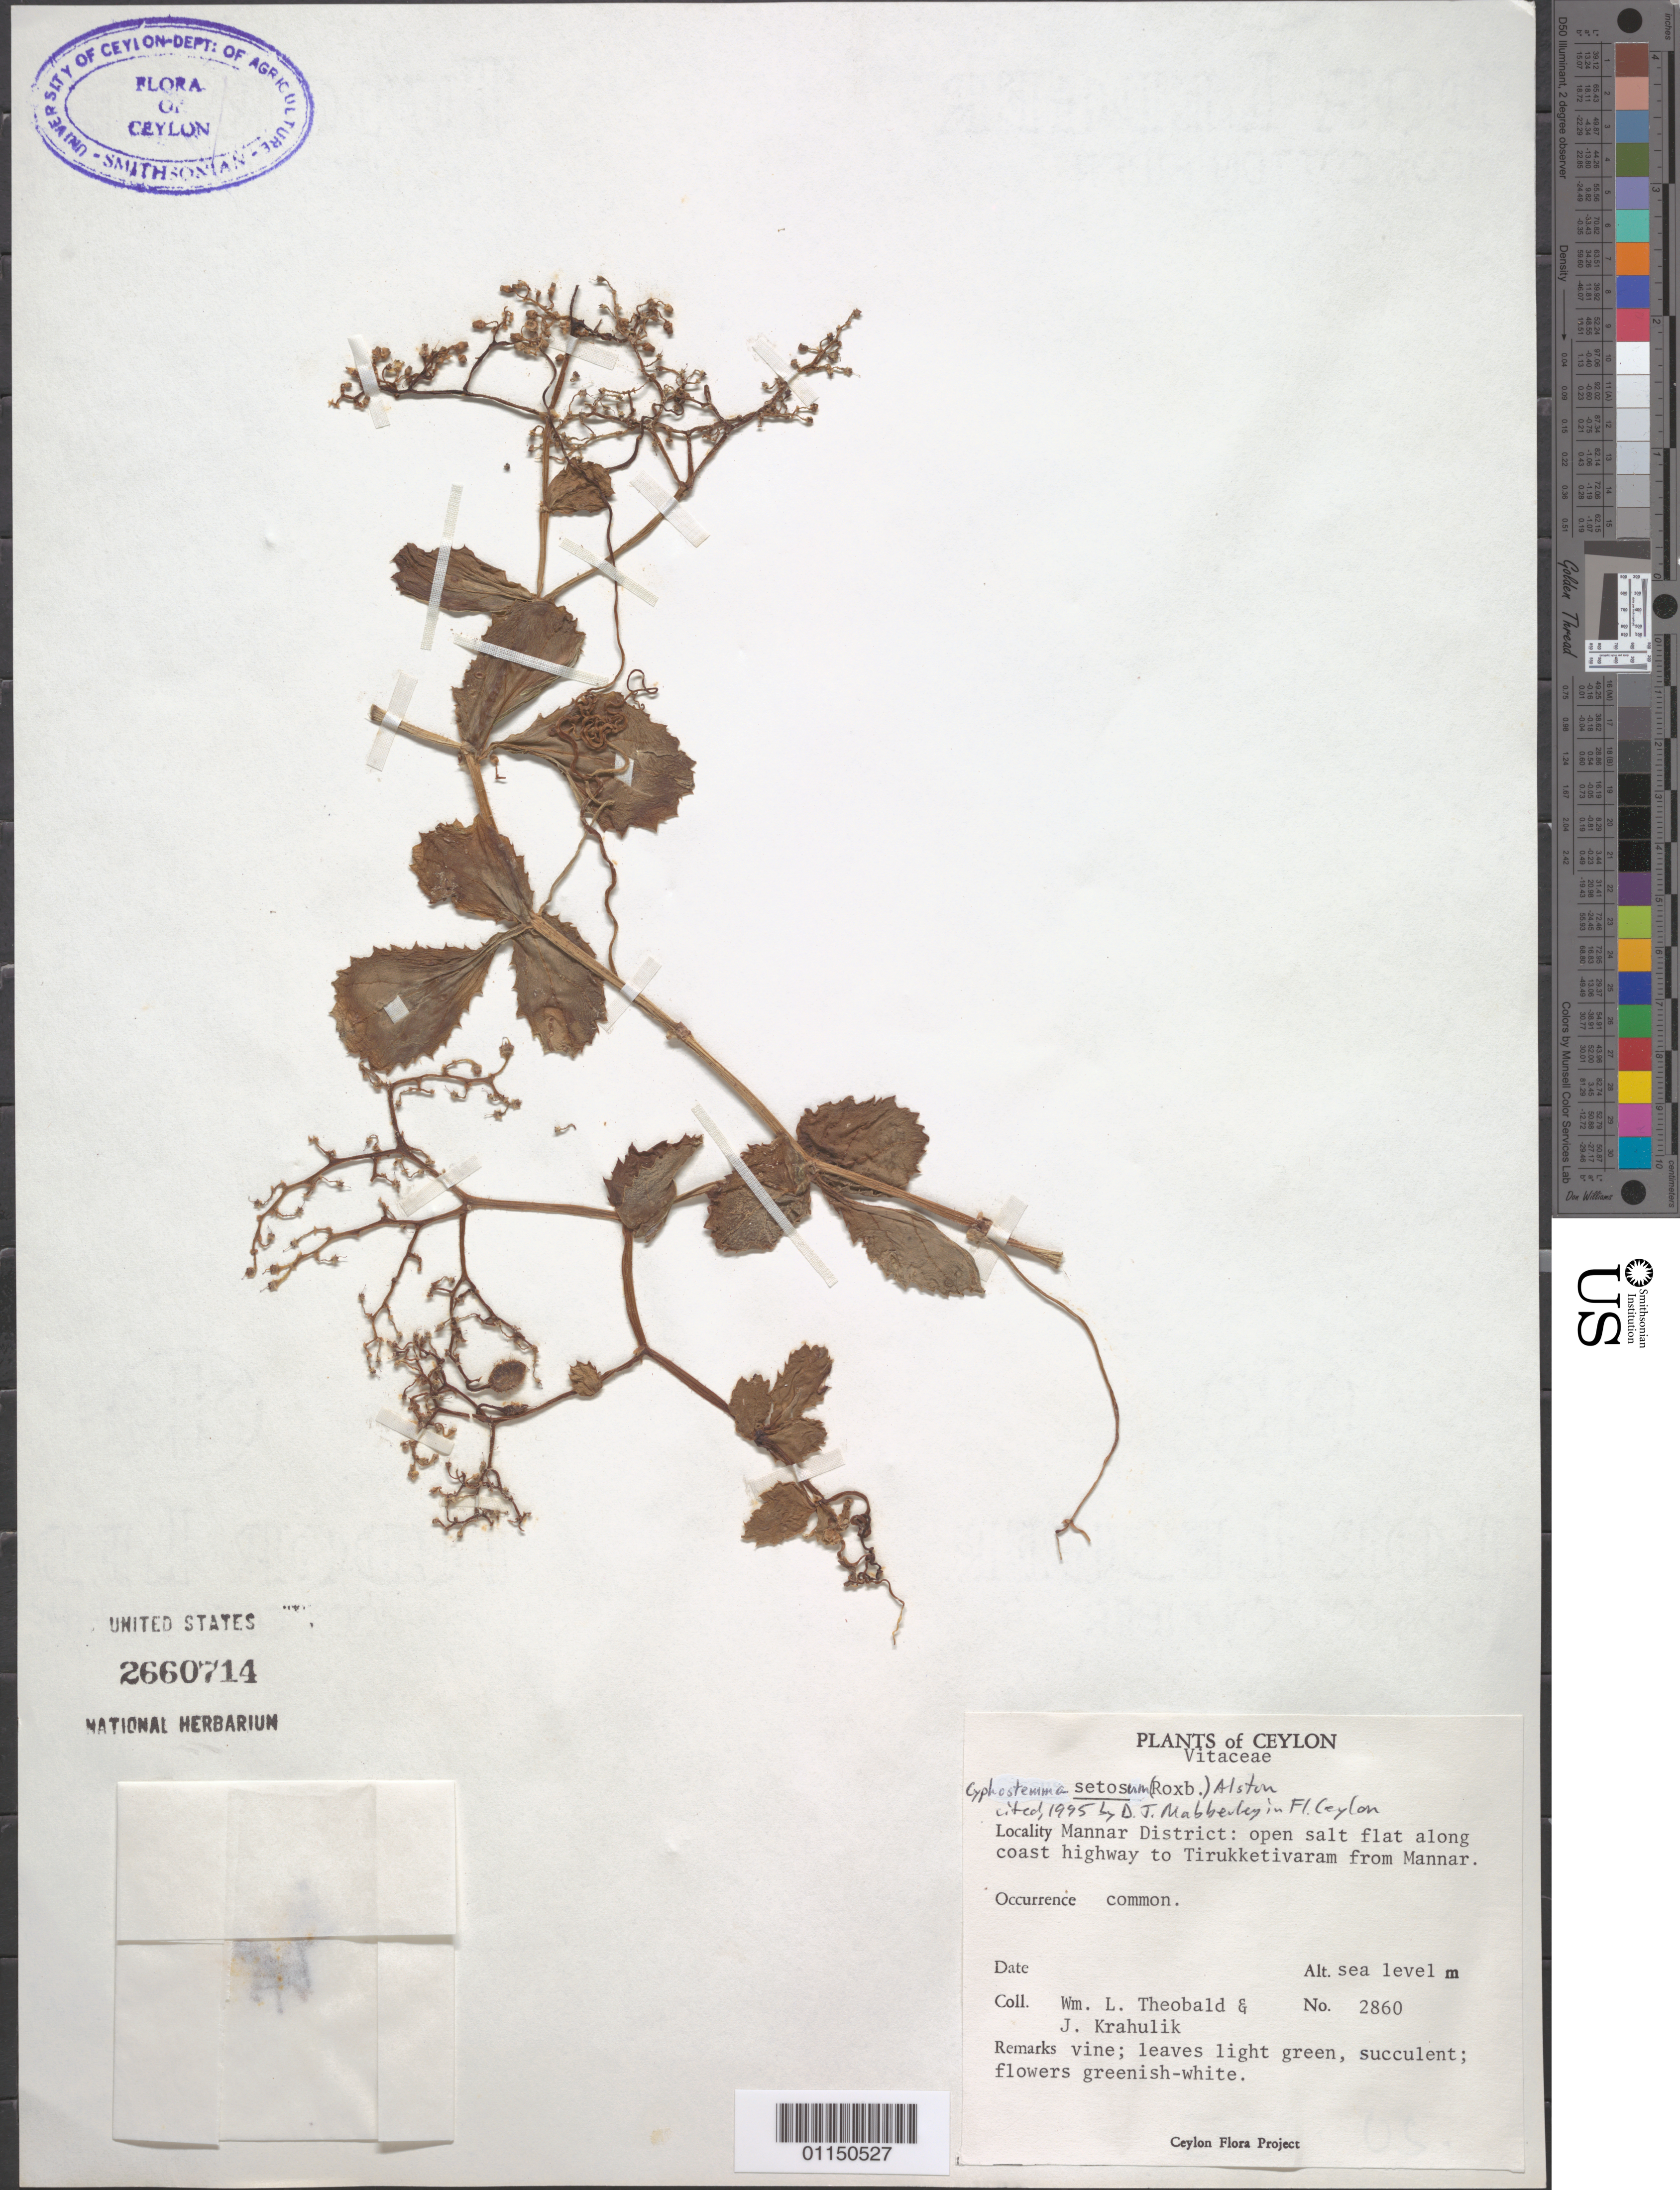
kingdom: Plantae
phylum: Tracheophyta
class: Magnoliopsida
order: Vitales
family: Vitaceae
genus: Cyphostemma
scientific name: Cyphostemma setosum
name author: (Roxb.) Alston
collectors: W. L. Theobald & J. Krahulik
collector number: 2860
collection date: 1960/1990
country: Sri Lanka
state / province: Northern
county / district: Mannar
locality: Along coast Hwy to Tirukketivaram from Mannar.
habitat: Open salt flat along Hwy. Vine. Common.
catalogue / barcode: US 2660714